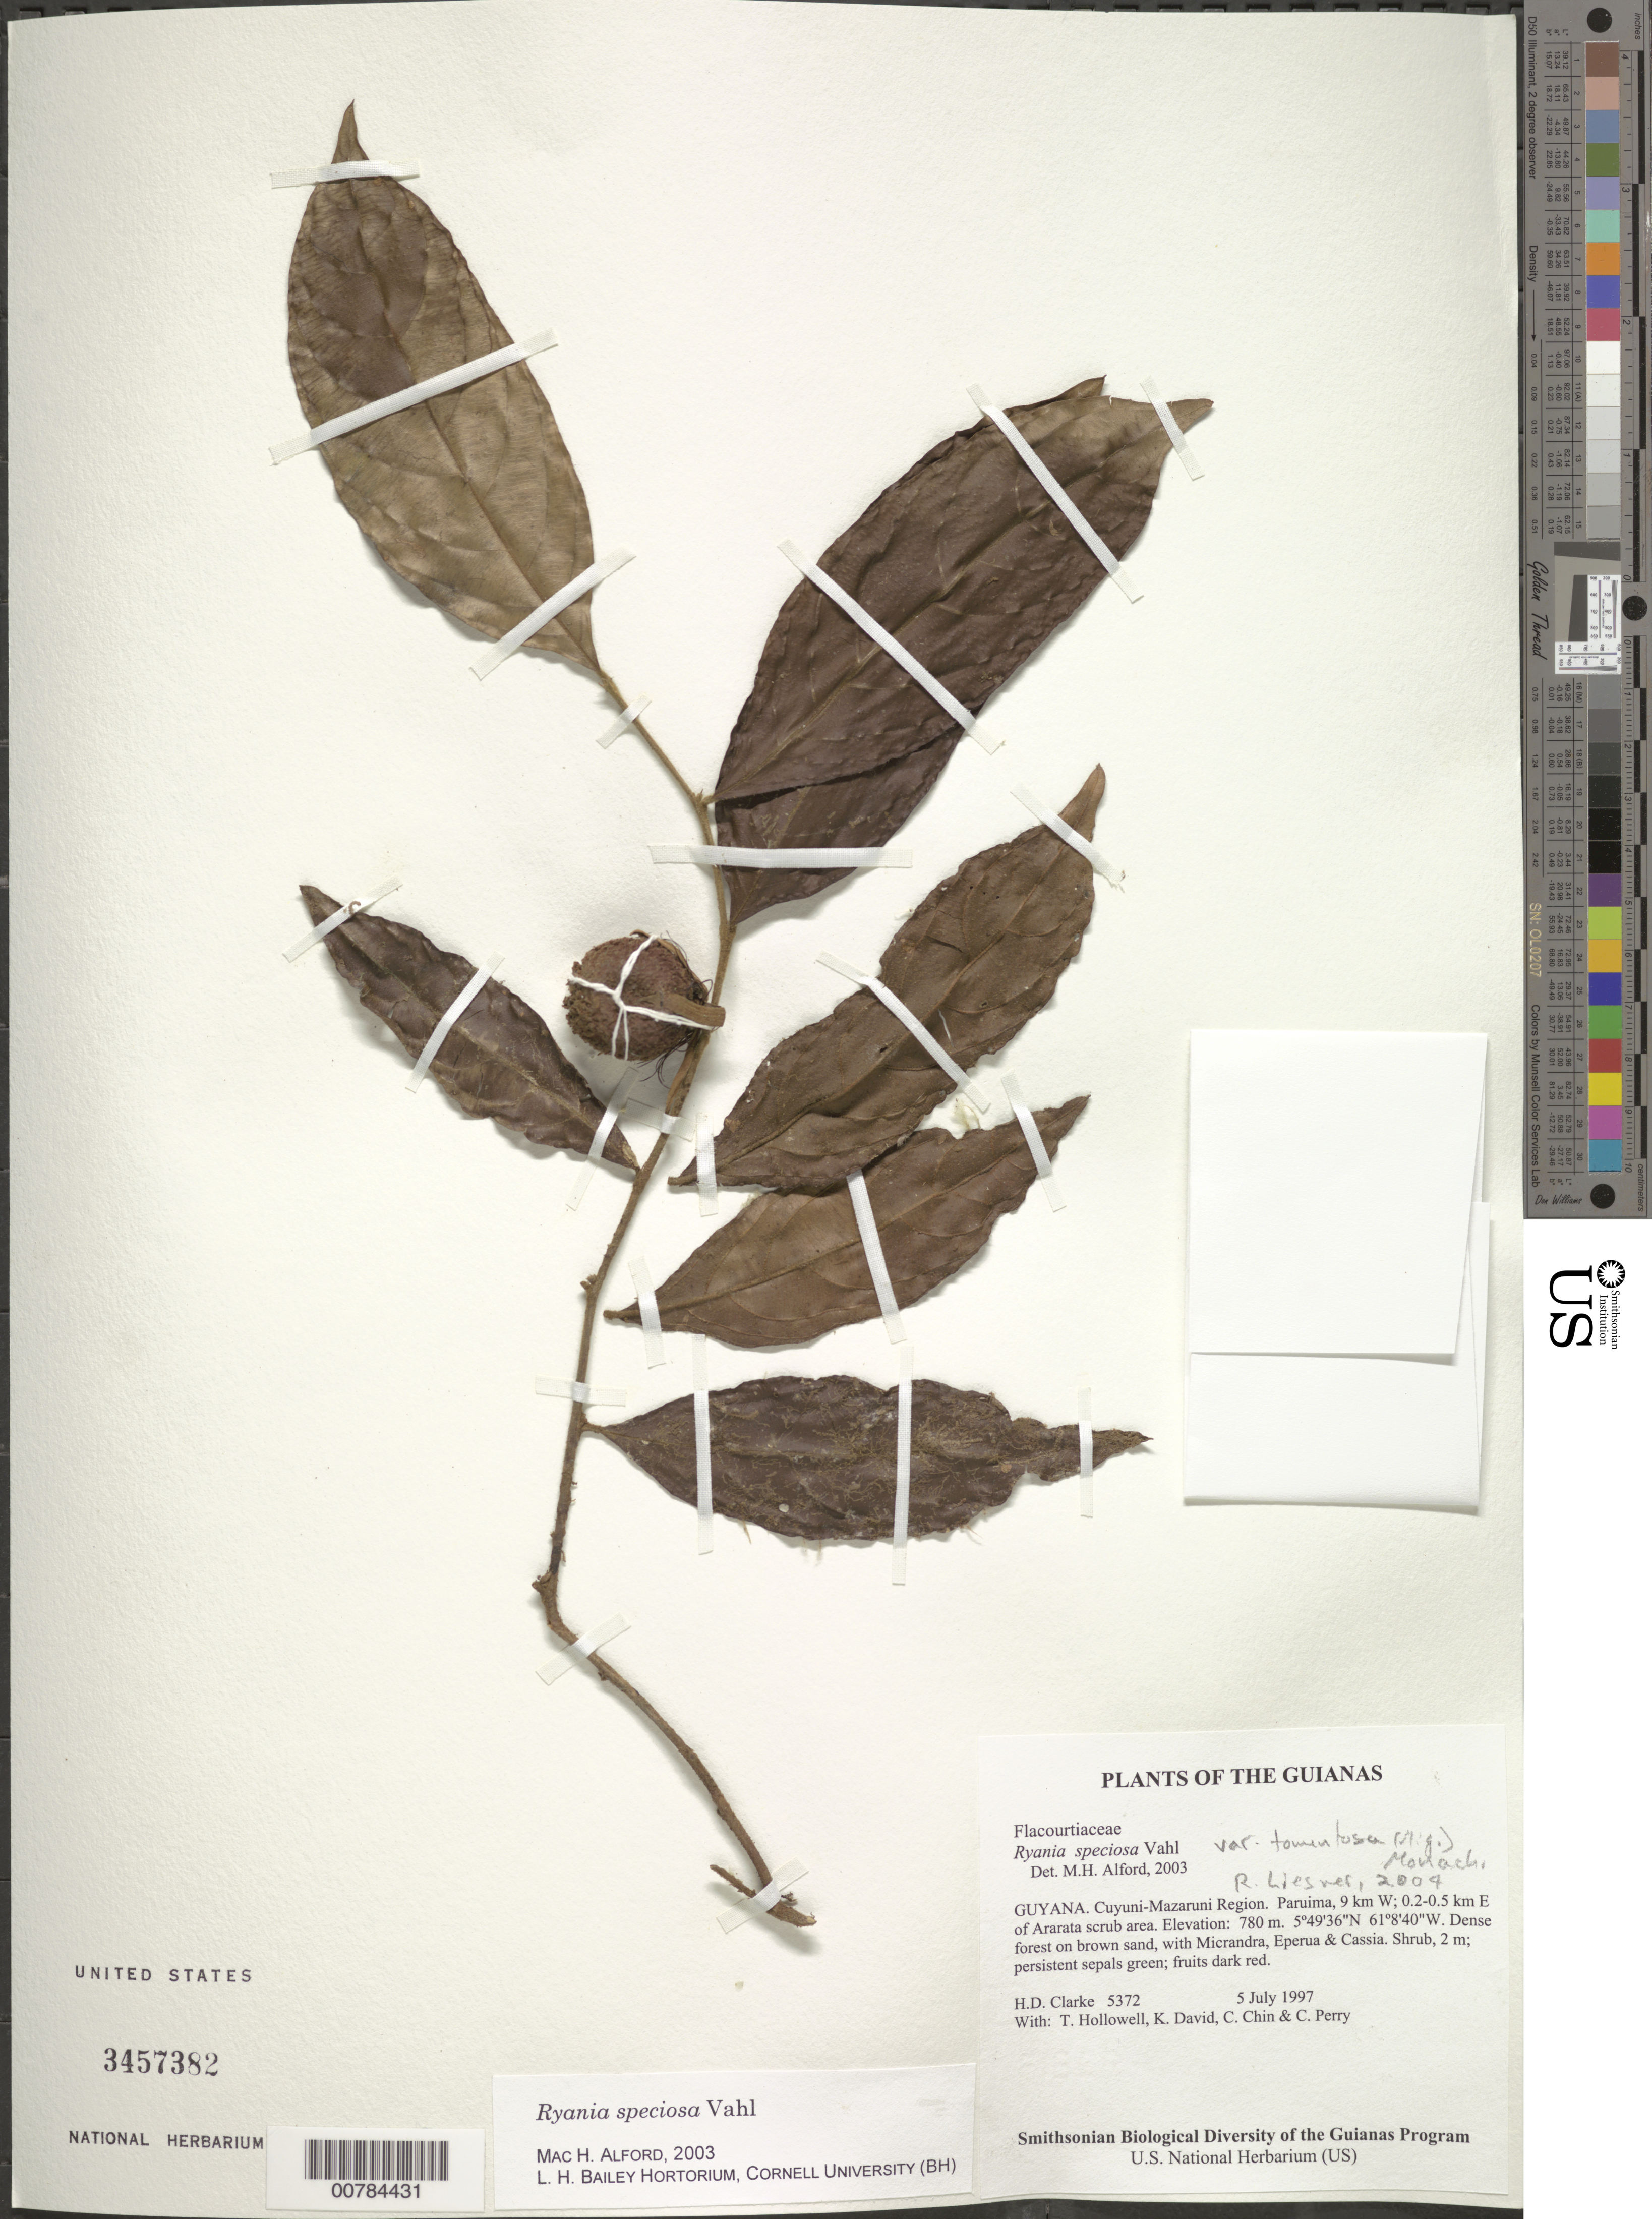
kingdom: Plantae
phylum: Tracheophyta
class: Magnoliopsida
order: Malpighiales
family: Salicaceae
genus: Ryania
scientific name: Ryania speciosa var. tomentosa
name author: (Miq.) Monach.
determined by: Liesner, R. L.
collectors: H. D. Clarke, T. Hollowell, K. David, C. Chin & C. Perry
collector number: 5372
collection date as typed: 5 July 1997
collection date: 1997-07-05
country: Guyana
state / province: Cuyuni-Mazaruni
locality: Paruima, 9 km W; 0.2-0.5 km E of Ararata scrub area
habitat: Dense forest on brown sand, with Micrandra, Eperua & Cassia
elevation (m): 780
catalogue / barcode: US 3457382